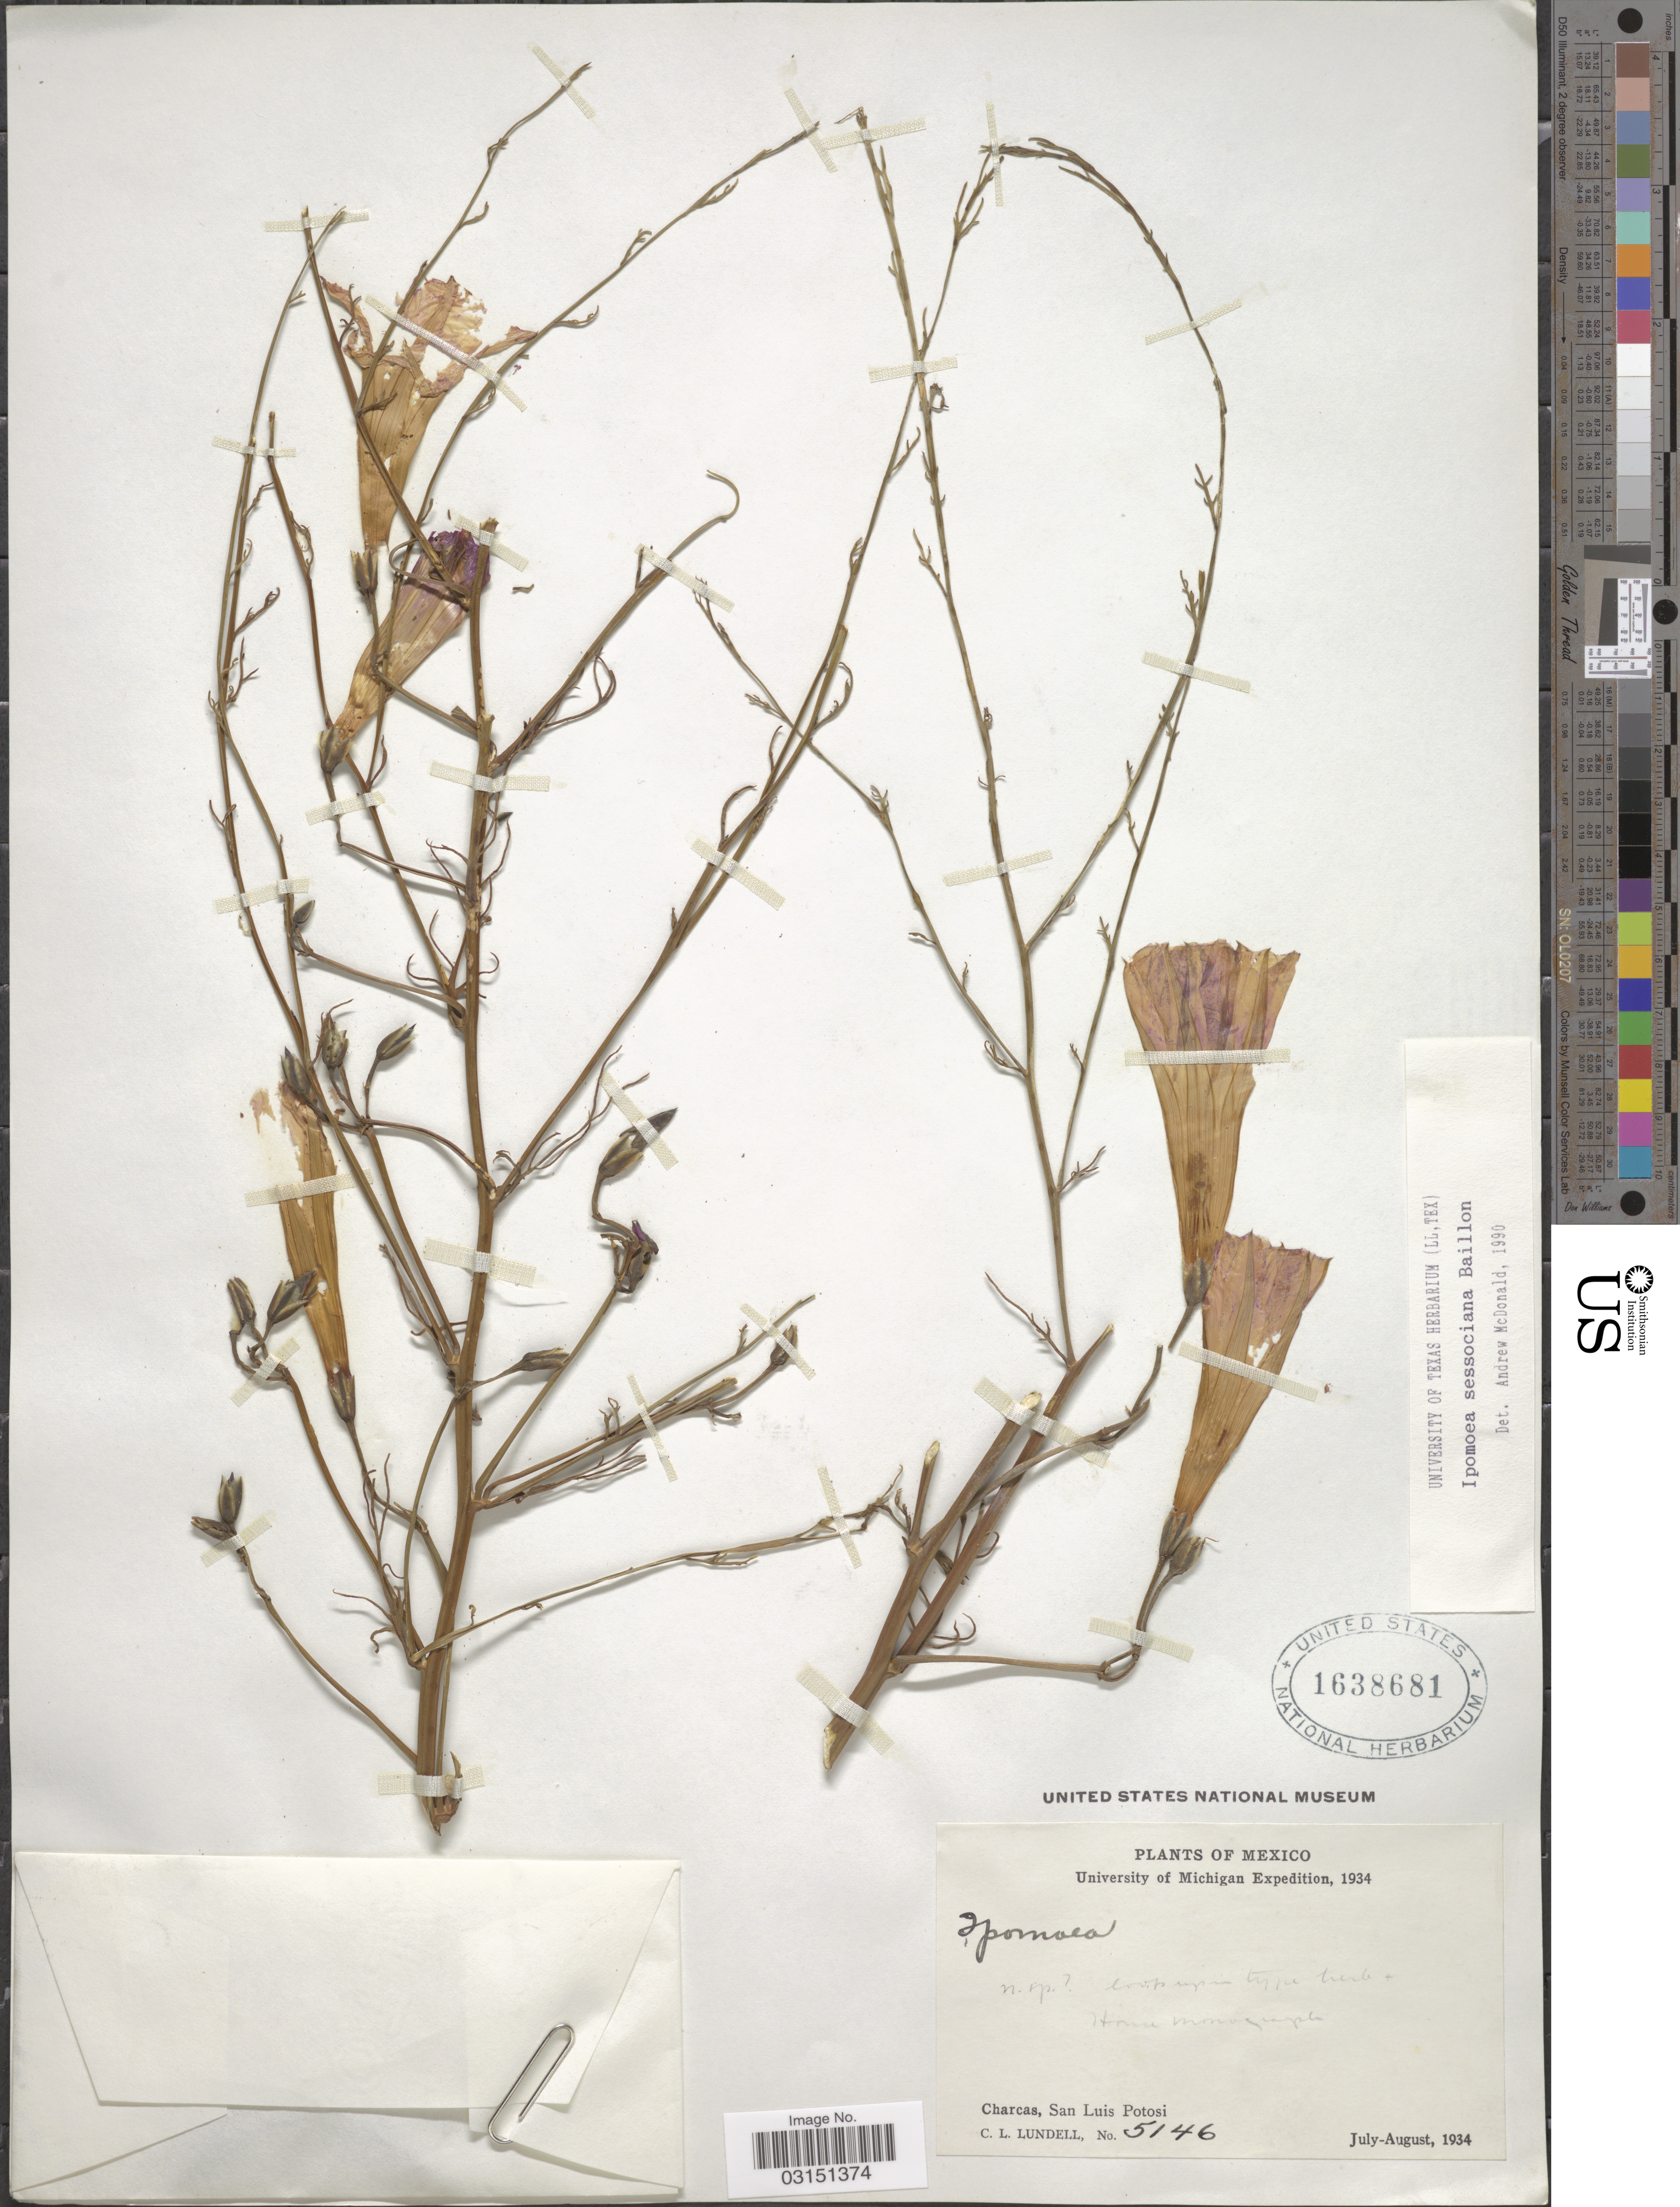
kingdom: Plantae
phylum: Tracheophyta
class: Magnoliopsida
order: Solanales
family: Convolvulaceae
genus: Ipomoea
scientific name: Ipomoea sescossiana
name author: Baill.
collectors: C. L. Lundell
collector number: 5146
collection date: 1934-07/1934-08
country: Mexico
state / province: San Luis Potosí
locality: Charcas.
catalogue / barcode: US 1638681